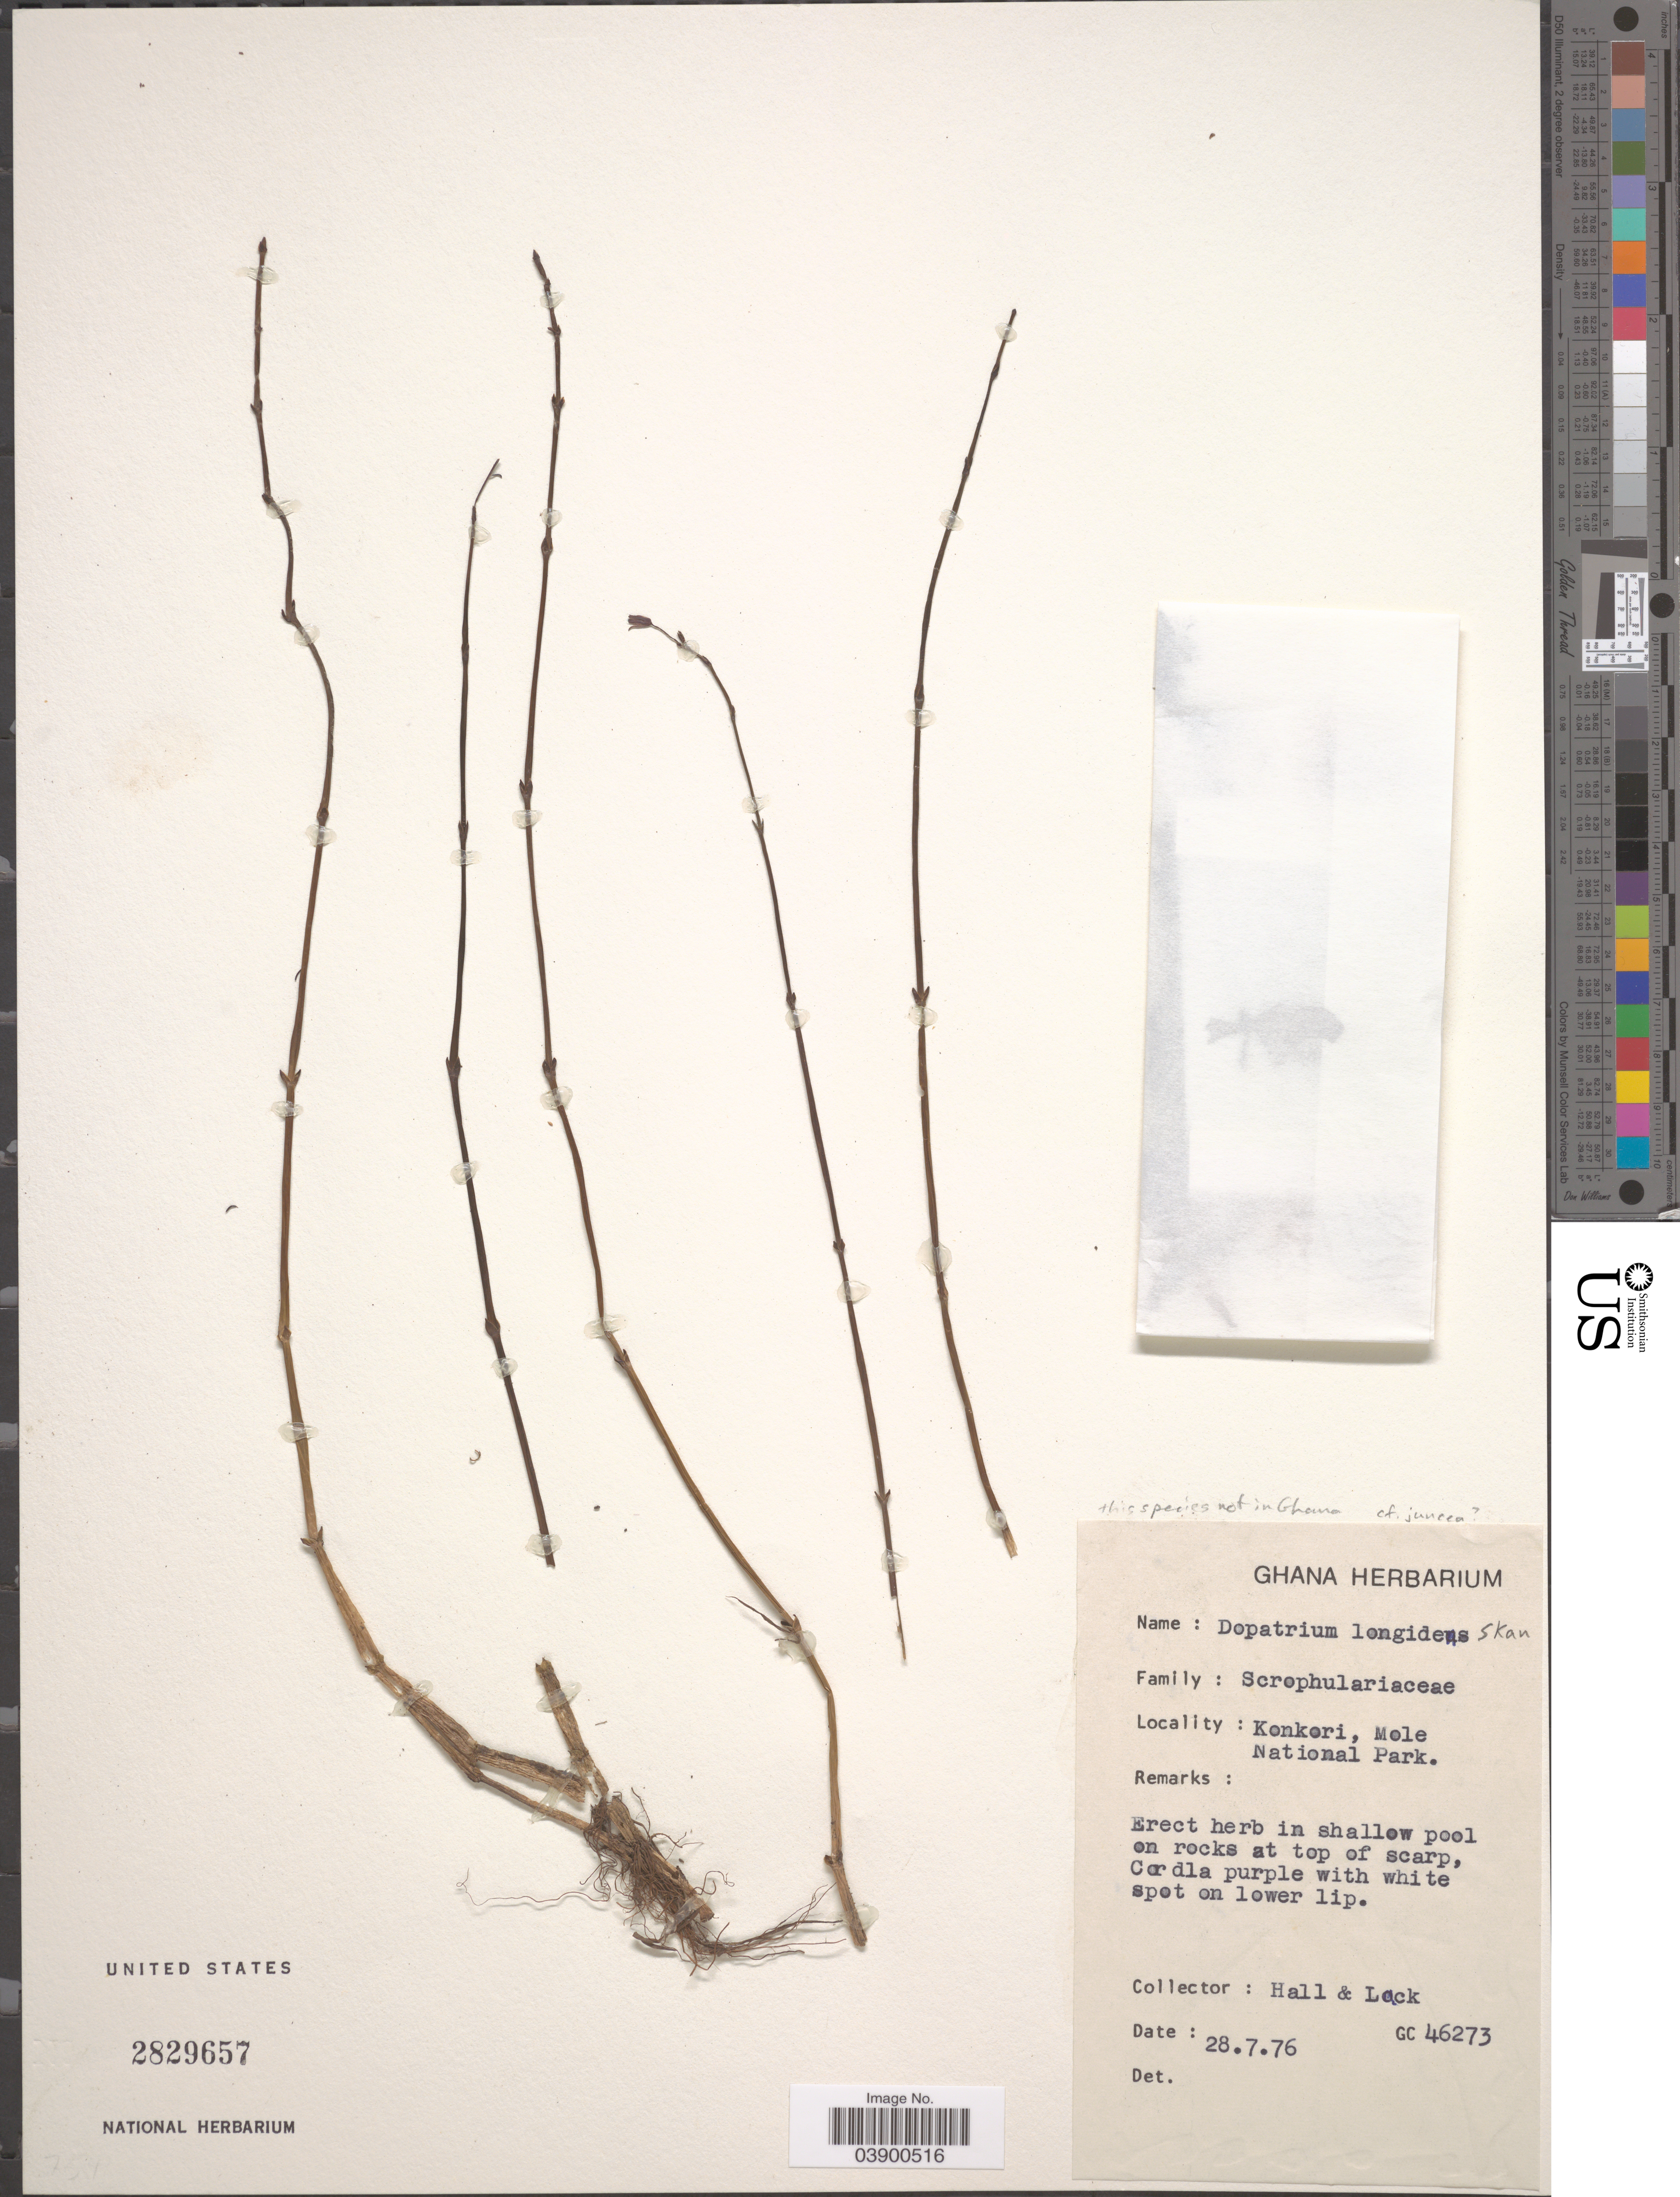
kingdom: Plantae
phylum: Tracheophyta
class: Magnoliopsida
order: Lamiales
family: Plantaginaceae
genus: Dopatrium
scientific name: Dopatrium longidens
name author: Skan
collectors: -- Hall & -. Lock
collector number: GC46273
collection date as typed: Transcribed d/m/y: 28/7/76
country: Ghana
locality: Konkori, Mole National Park.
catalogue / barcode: US 2829657